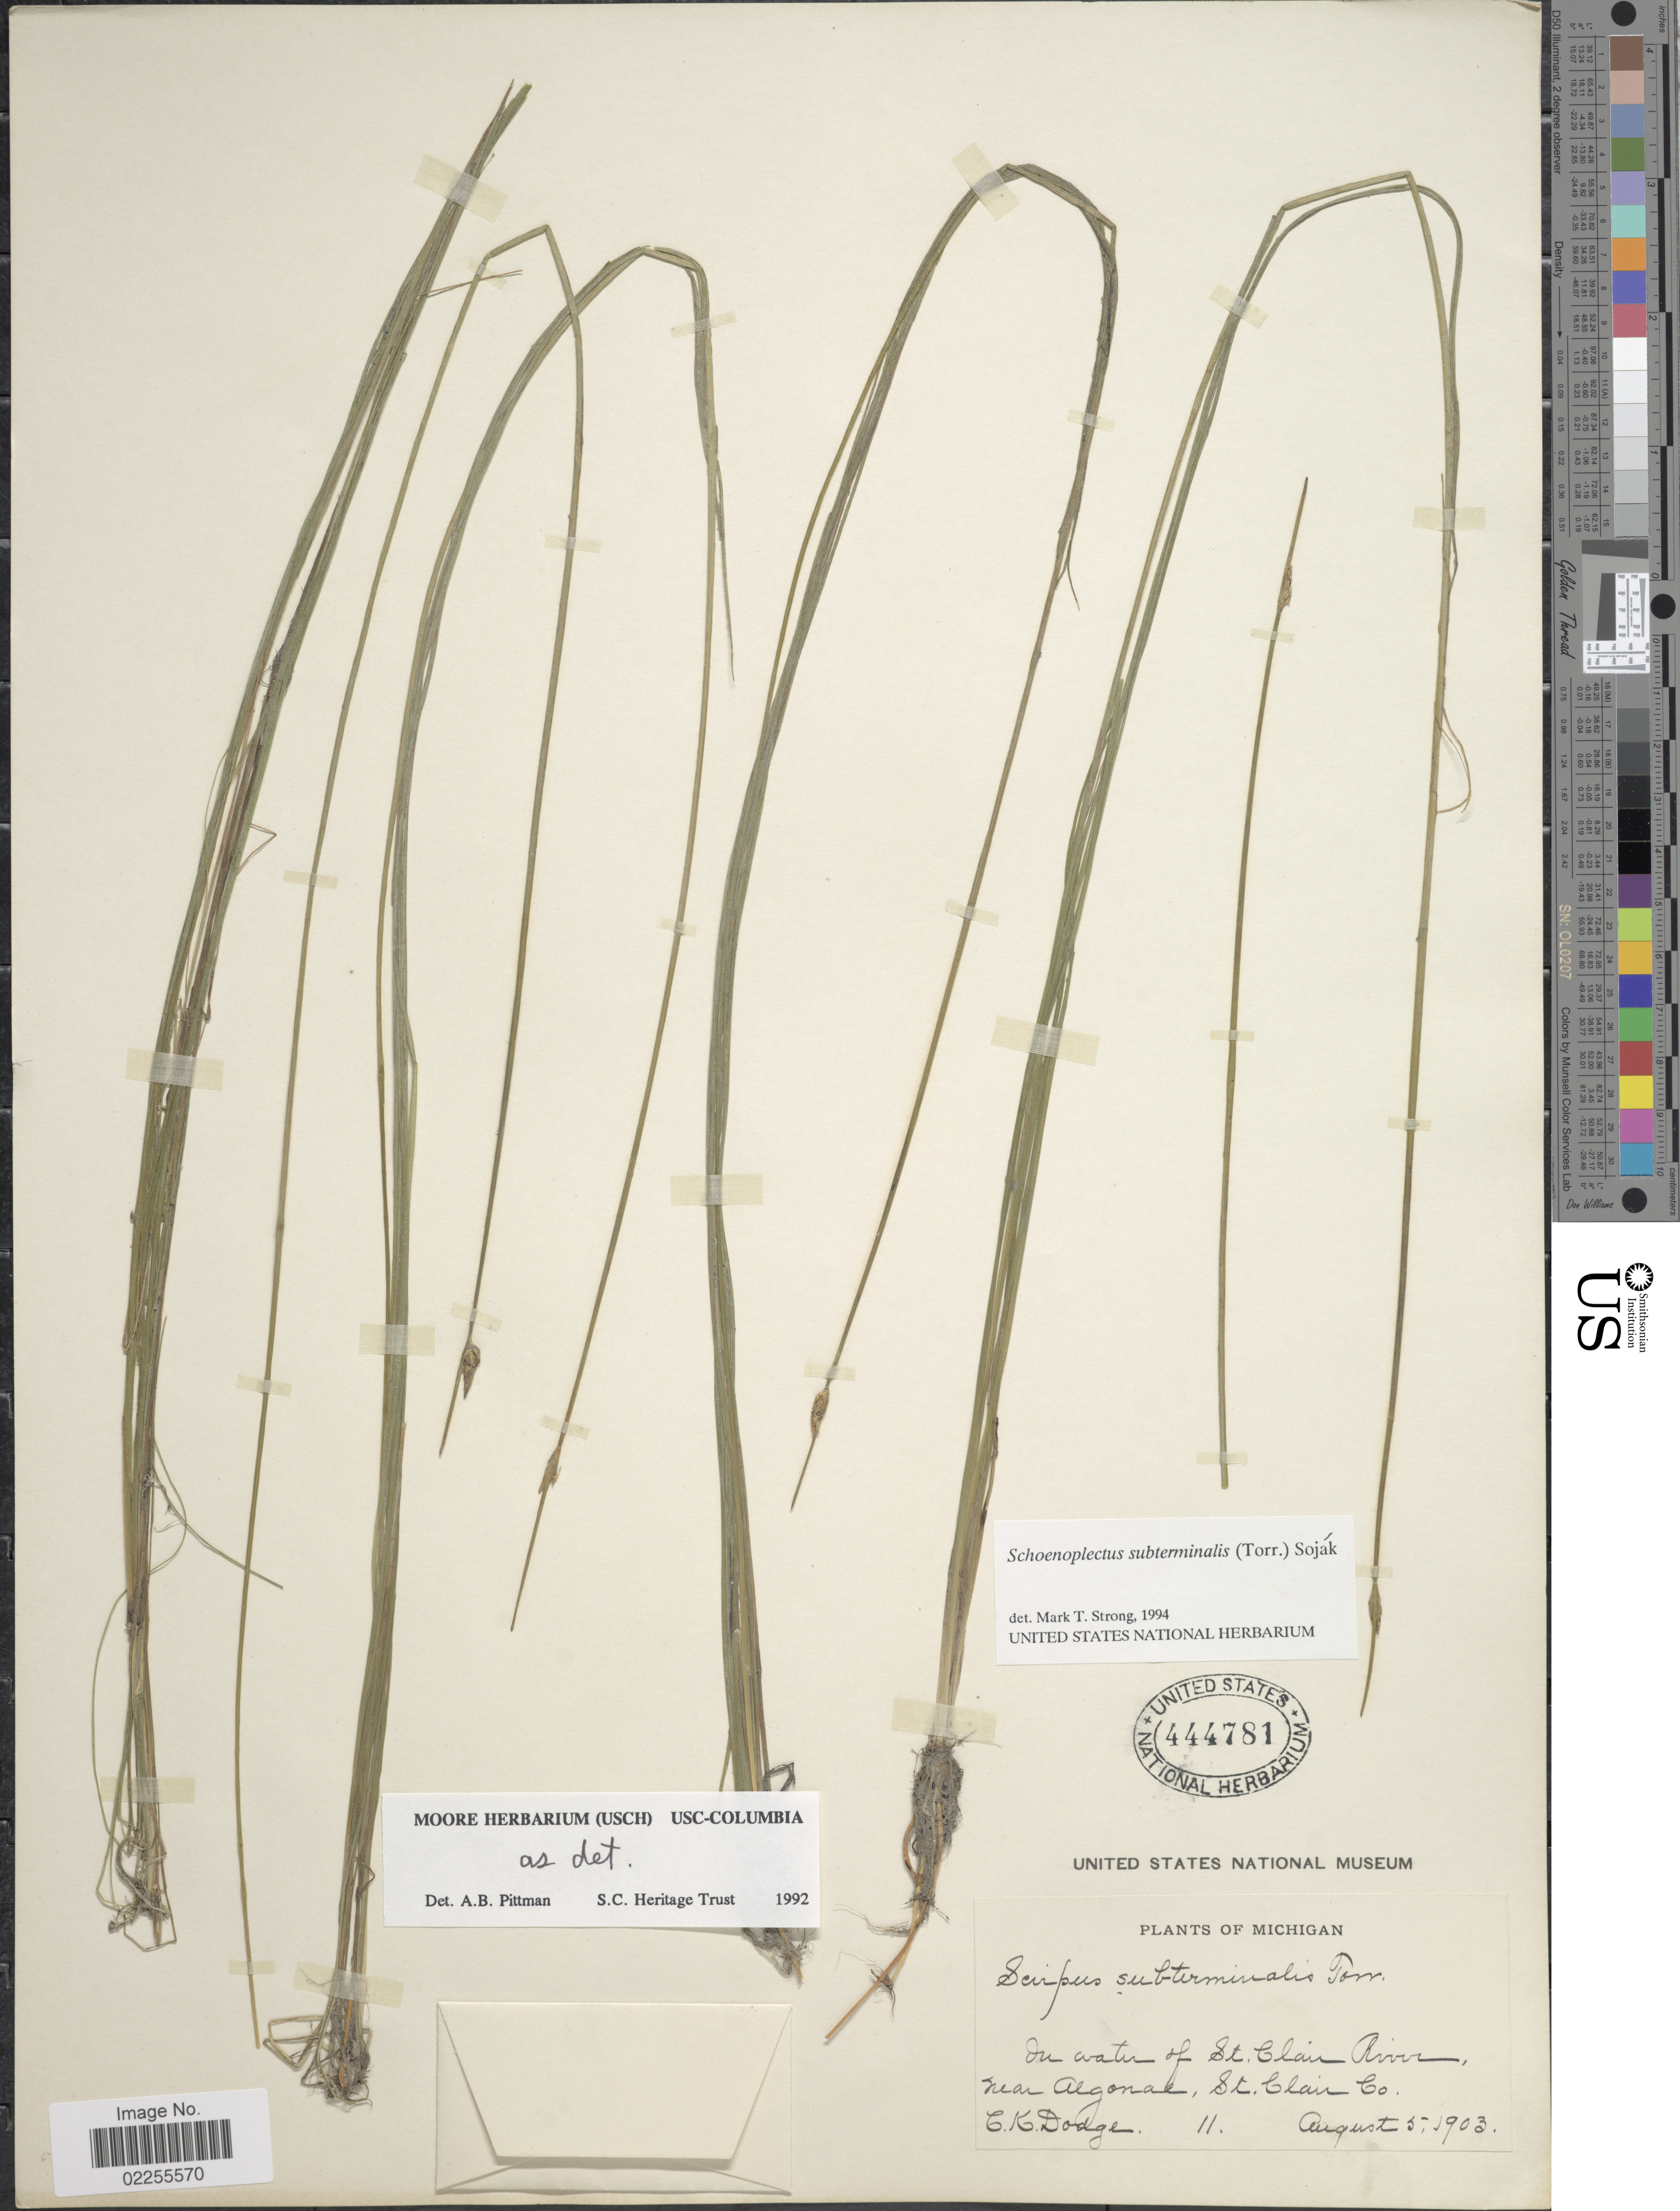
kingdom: Plantae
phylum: Tracheophyta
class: Liliopsida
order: Poales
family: Cyperaceae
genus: Schoenoplectus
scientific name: Schoenoplectus subterminalis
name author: (Torr.) Soják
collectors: C. Dodge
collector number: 11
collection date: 1903-08-05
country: United States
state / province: Michigan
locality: In water of St. Clair River, near Algonac, St. Clair Co.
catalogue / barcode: US 444781